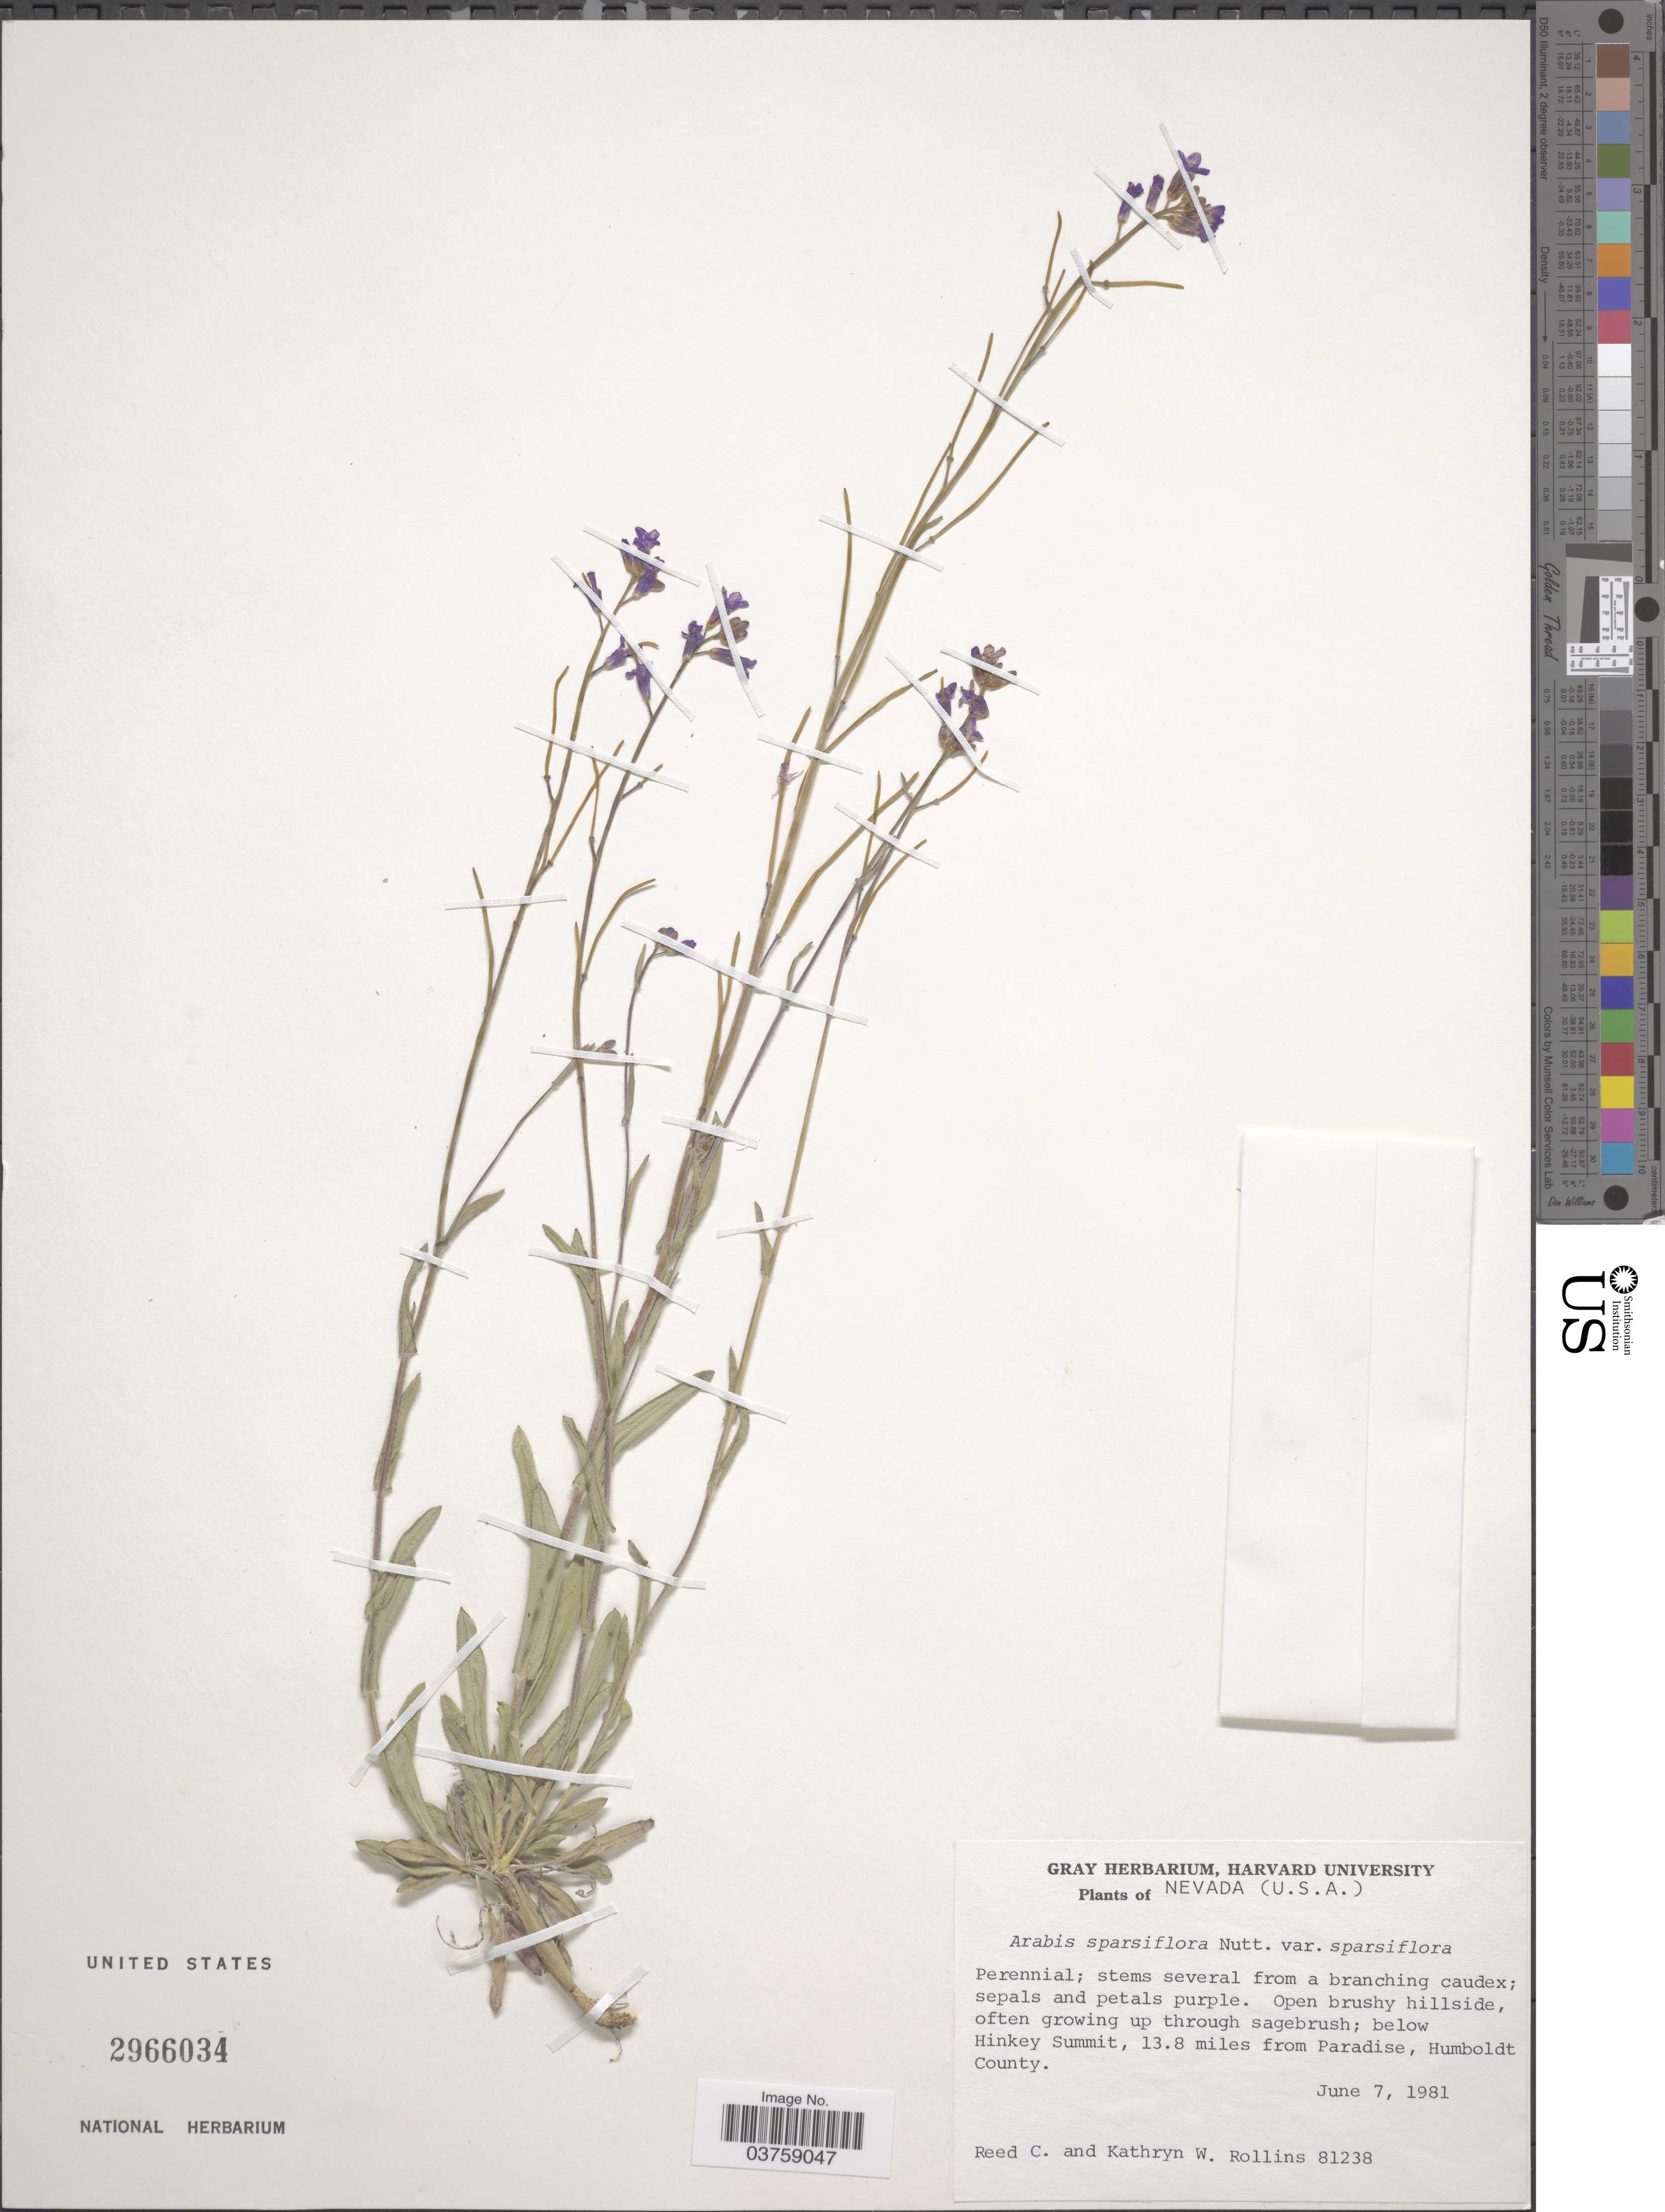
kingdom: Plantae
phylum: Tracheophyta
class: Magnoliopsida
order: Brassicales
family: Brassicaceae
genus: Arabis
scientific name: Arabis sparsiflora var. sparsiflora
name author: Nutt.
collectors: R. C. Rollins & K. W. Rollins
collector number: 81238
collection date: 1981-06-07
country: United States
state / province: Nevada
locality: Below Hinkey Summit, 13.8 miles from Paradise, Humboldt County.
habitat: open brushy hillside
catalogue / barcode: US 2966034